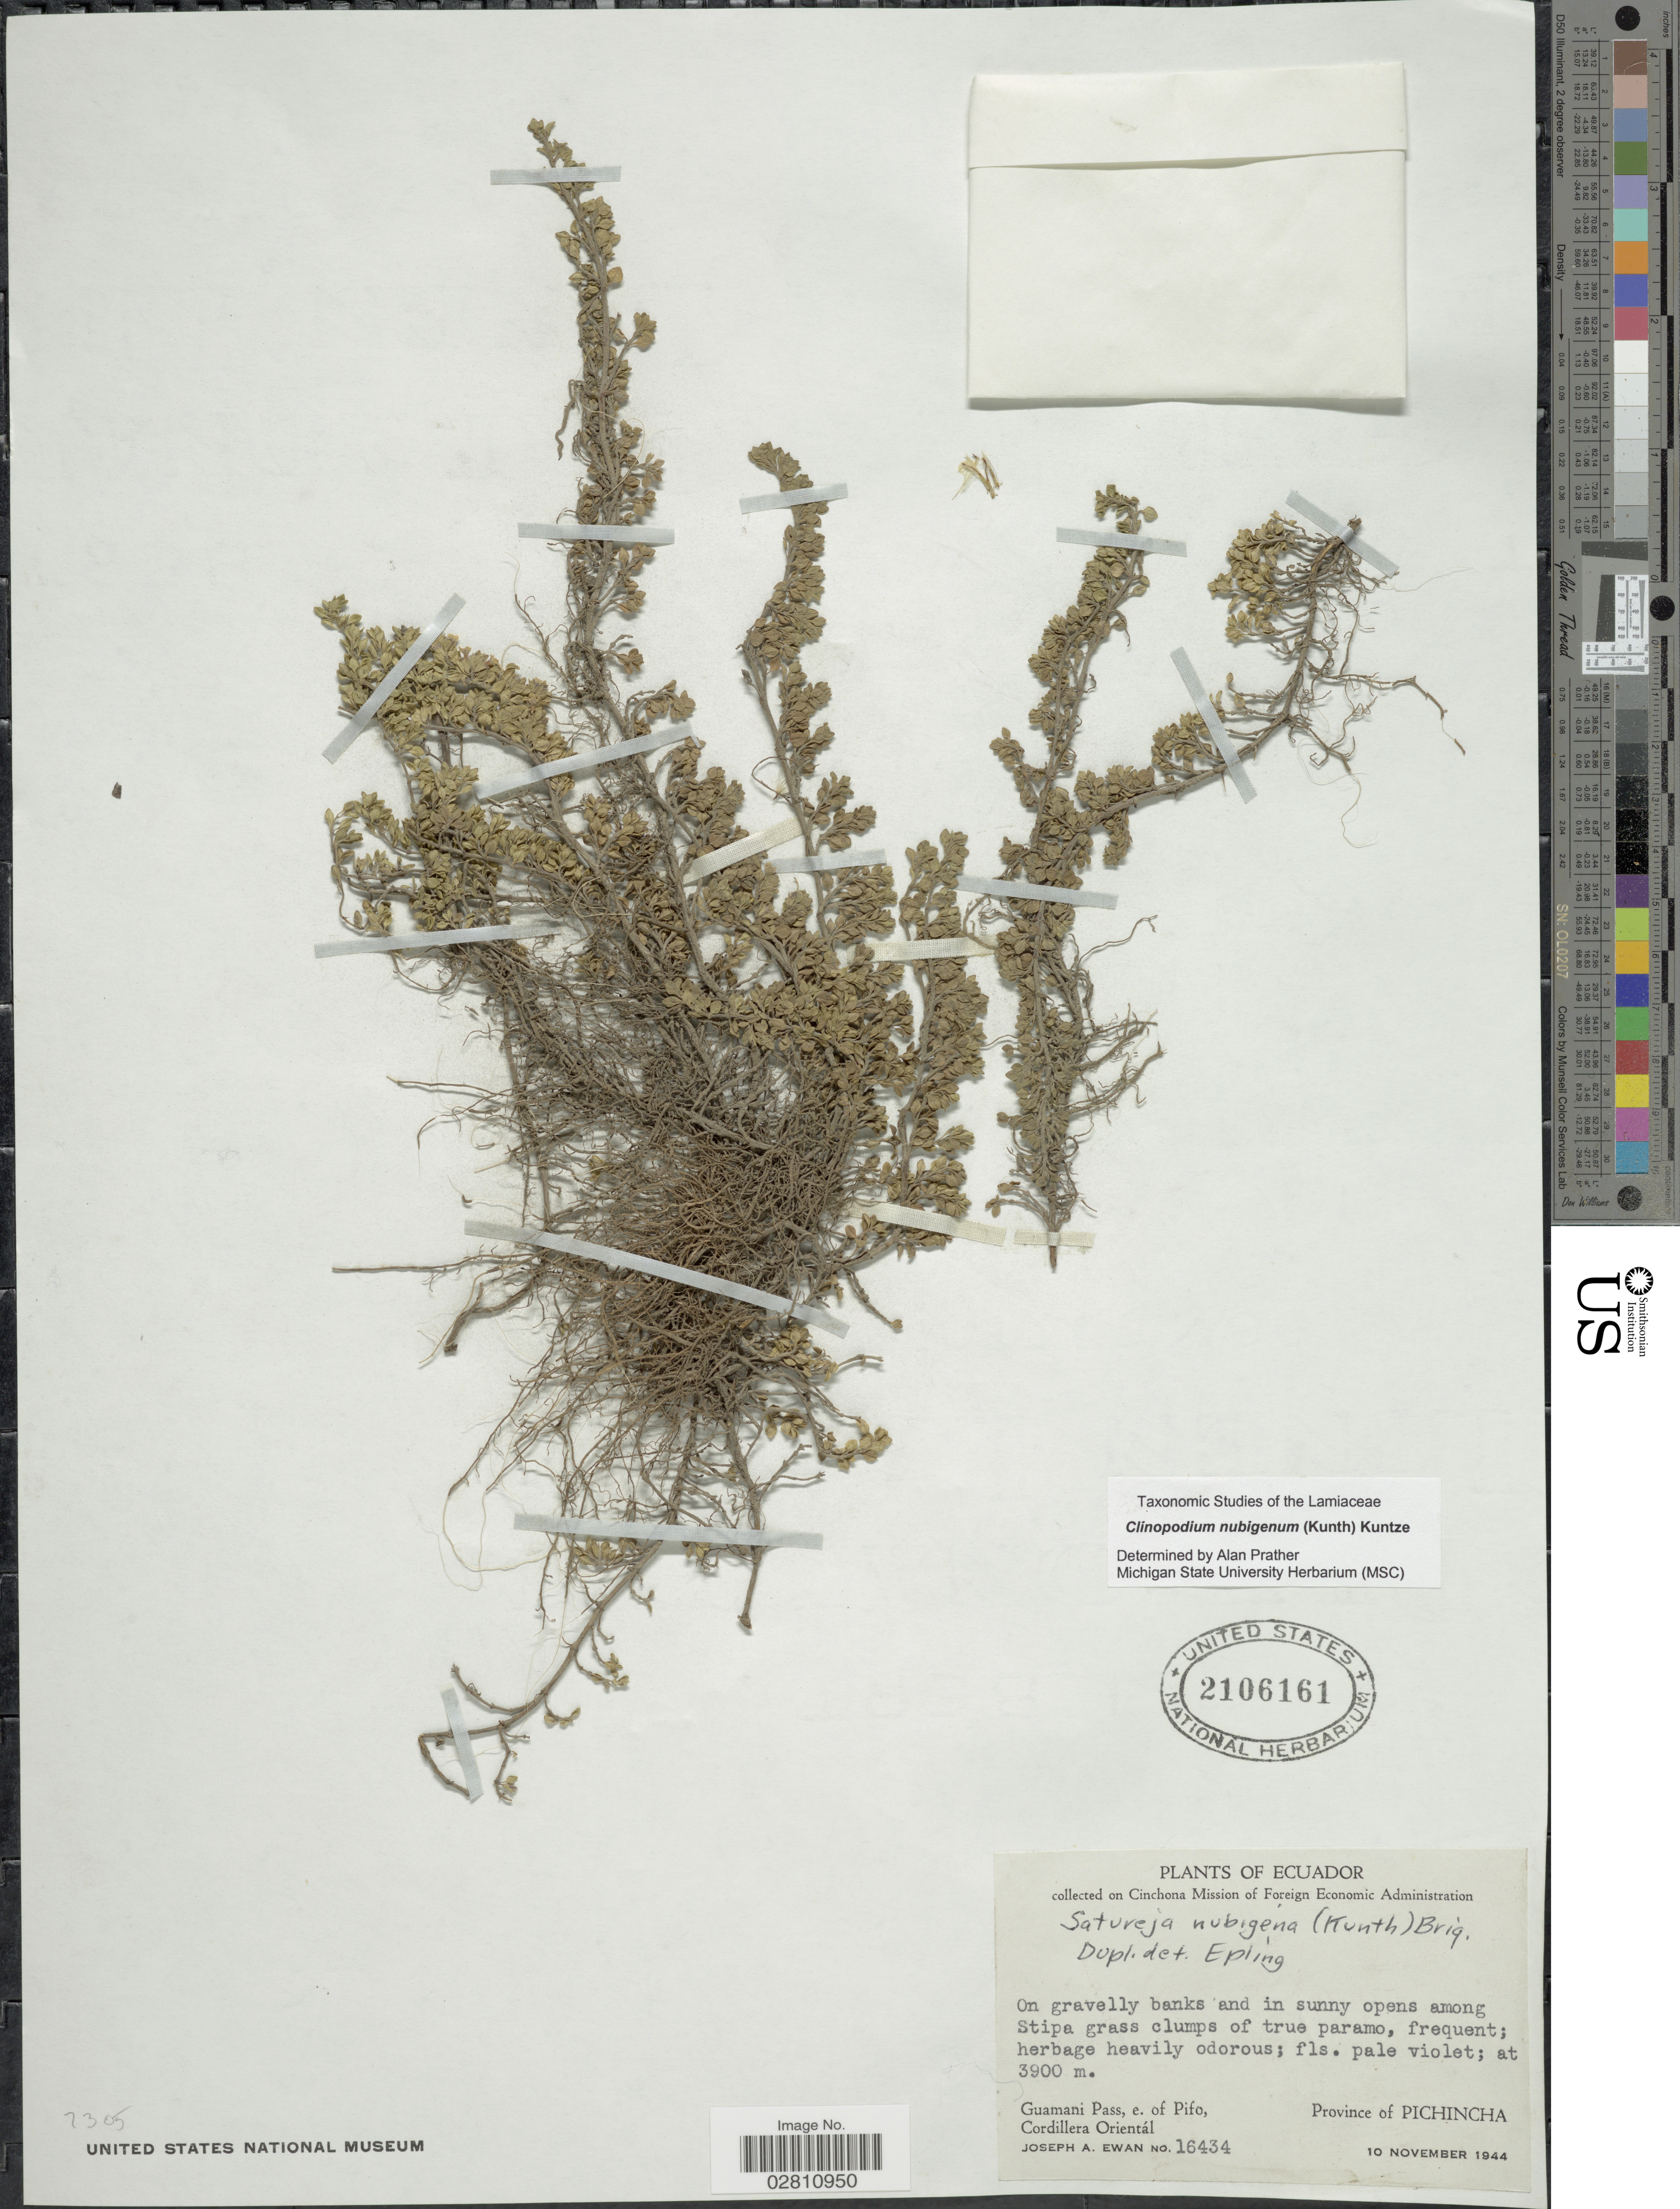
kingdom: Plantae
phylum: Tracheophyta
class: Magnoliopsida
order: Lamiales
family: Lamiaceae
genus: Clinopodium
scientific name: Clinopodium nubigenum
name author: (Kunth) Kuntze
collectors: J. A. Ewan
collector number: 16434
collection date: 1944-11-10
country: Ecuador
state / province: Pichincha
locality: Guamani Pass, e. of Pifo, Cordillera Orientál, Province Pichincha.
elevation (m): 3900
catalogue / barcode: US 2106161